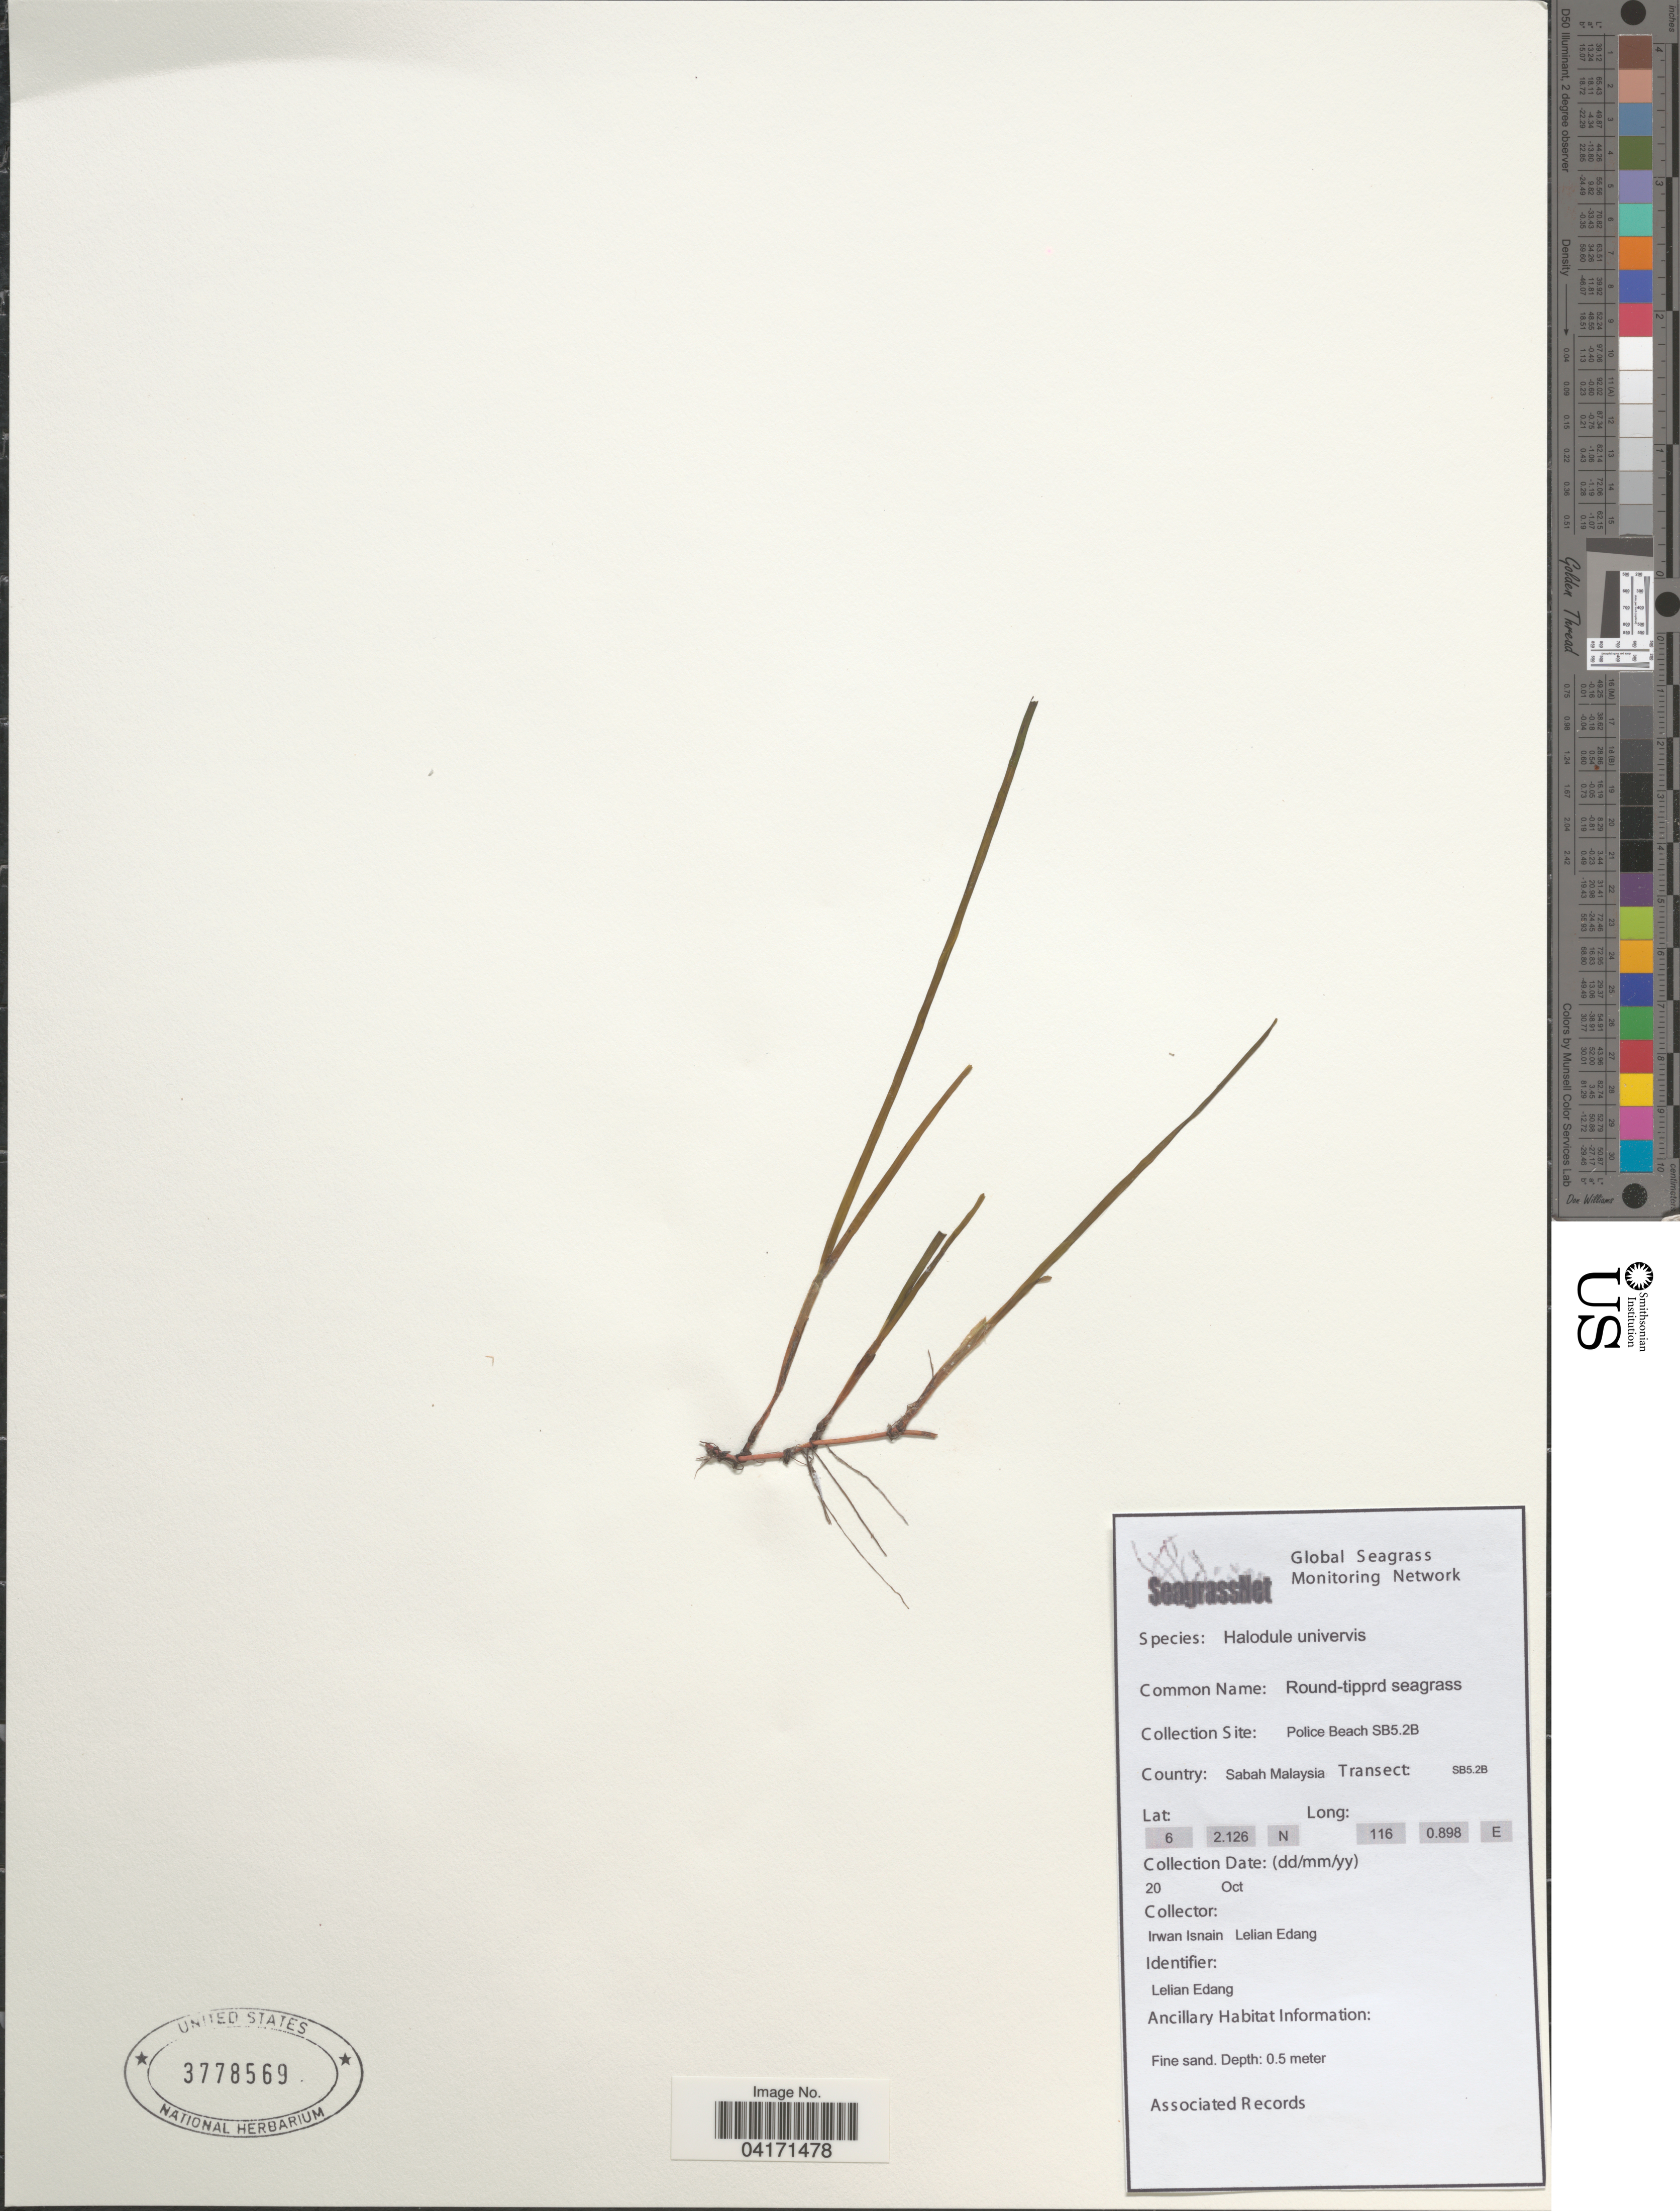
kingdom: Plantae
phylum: Tracheophyta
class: Liliopsida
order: Alismatales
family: Cymodoceaceae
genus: Halodule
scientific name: Halodule uninervis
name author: (Forssk.) Asch.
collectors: I. Isnain & L. Edang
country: Malaysia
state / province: Sabah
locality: Police Beach SB5.2B. SB5.2B.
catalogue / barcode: US 3778569